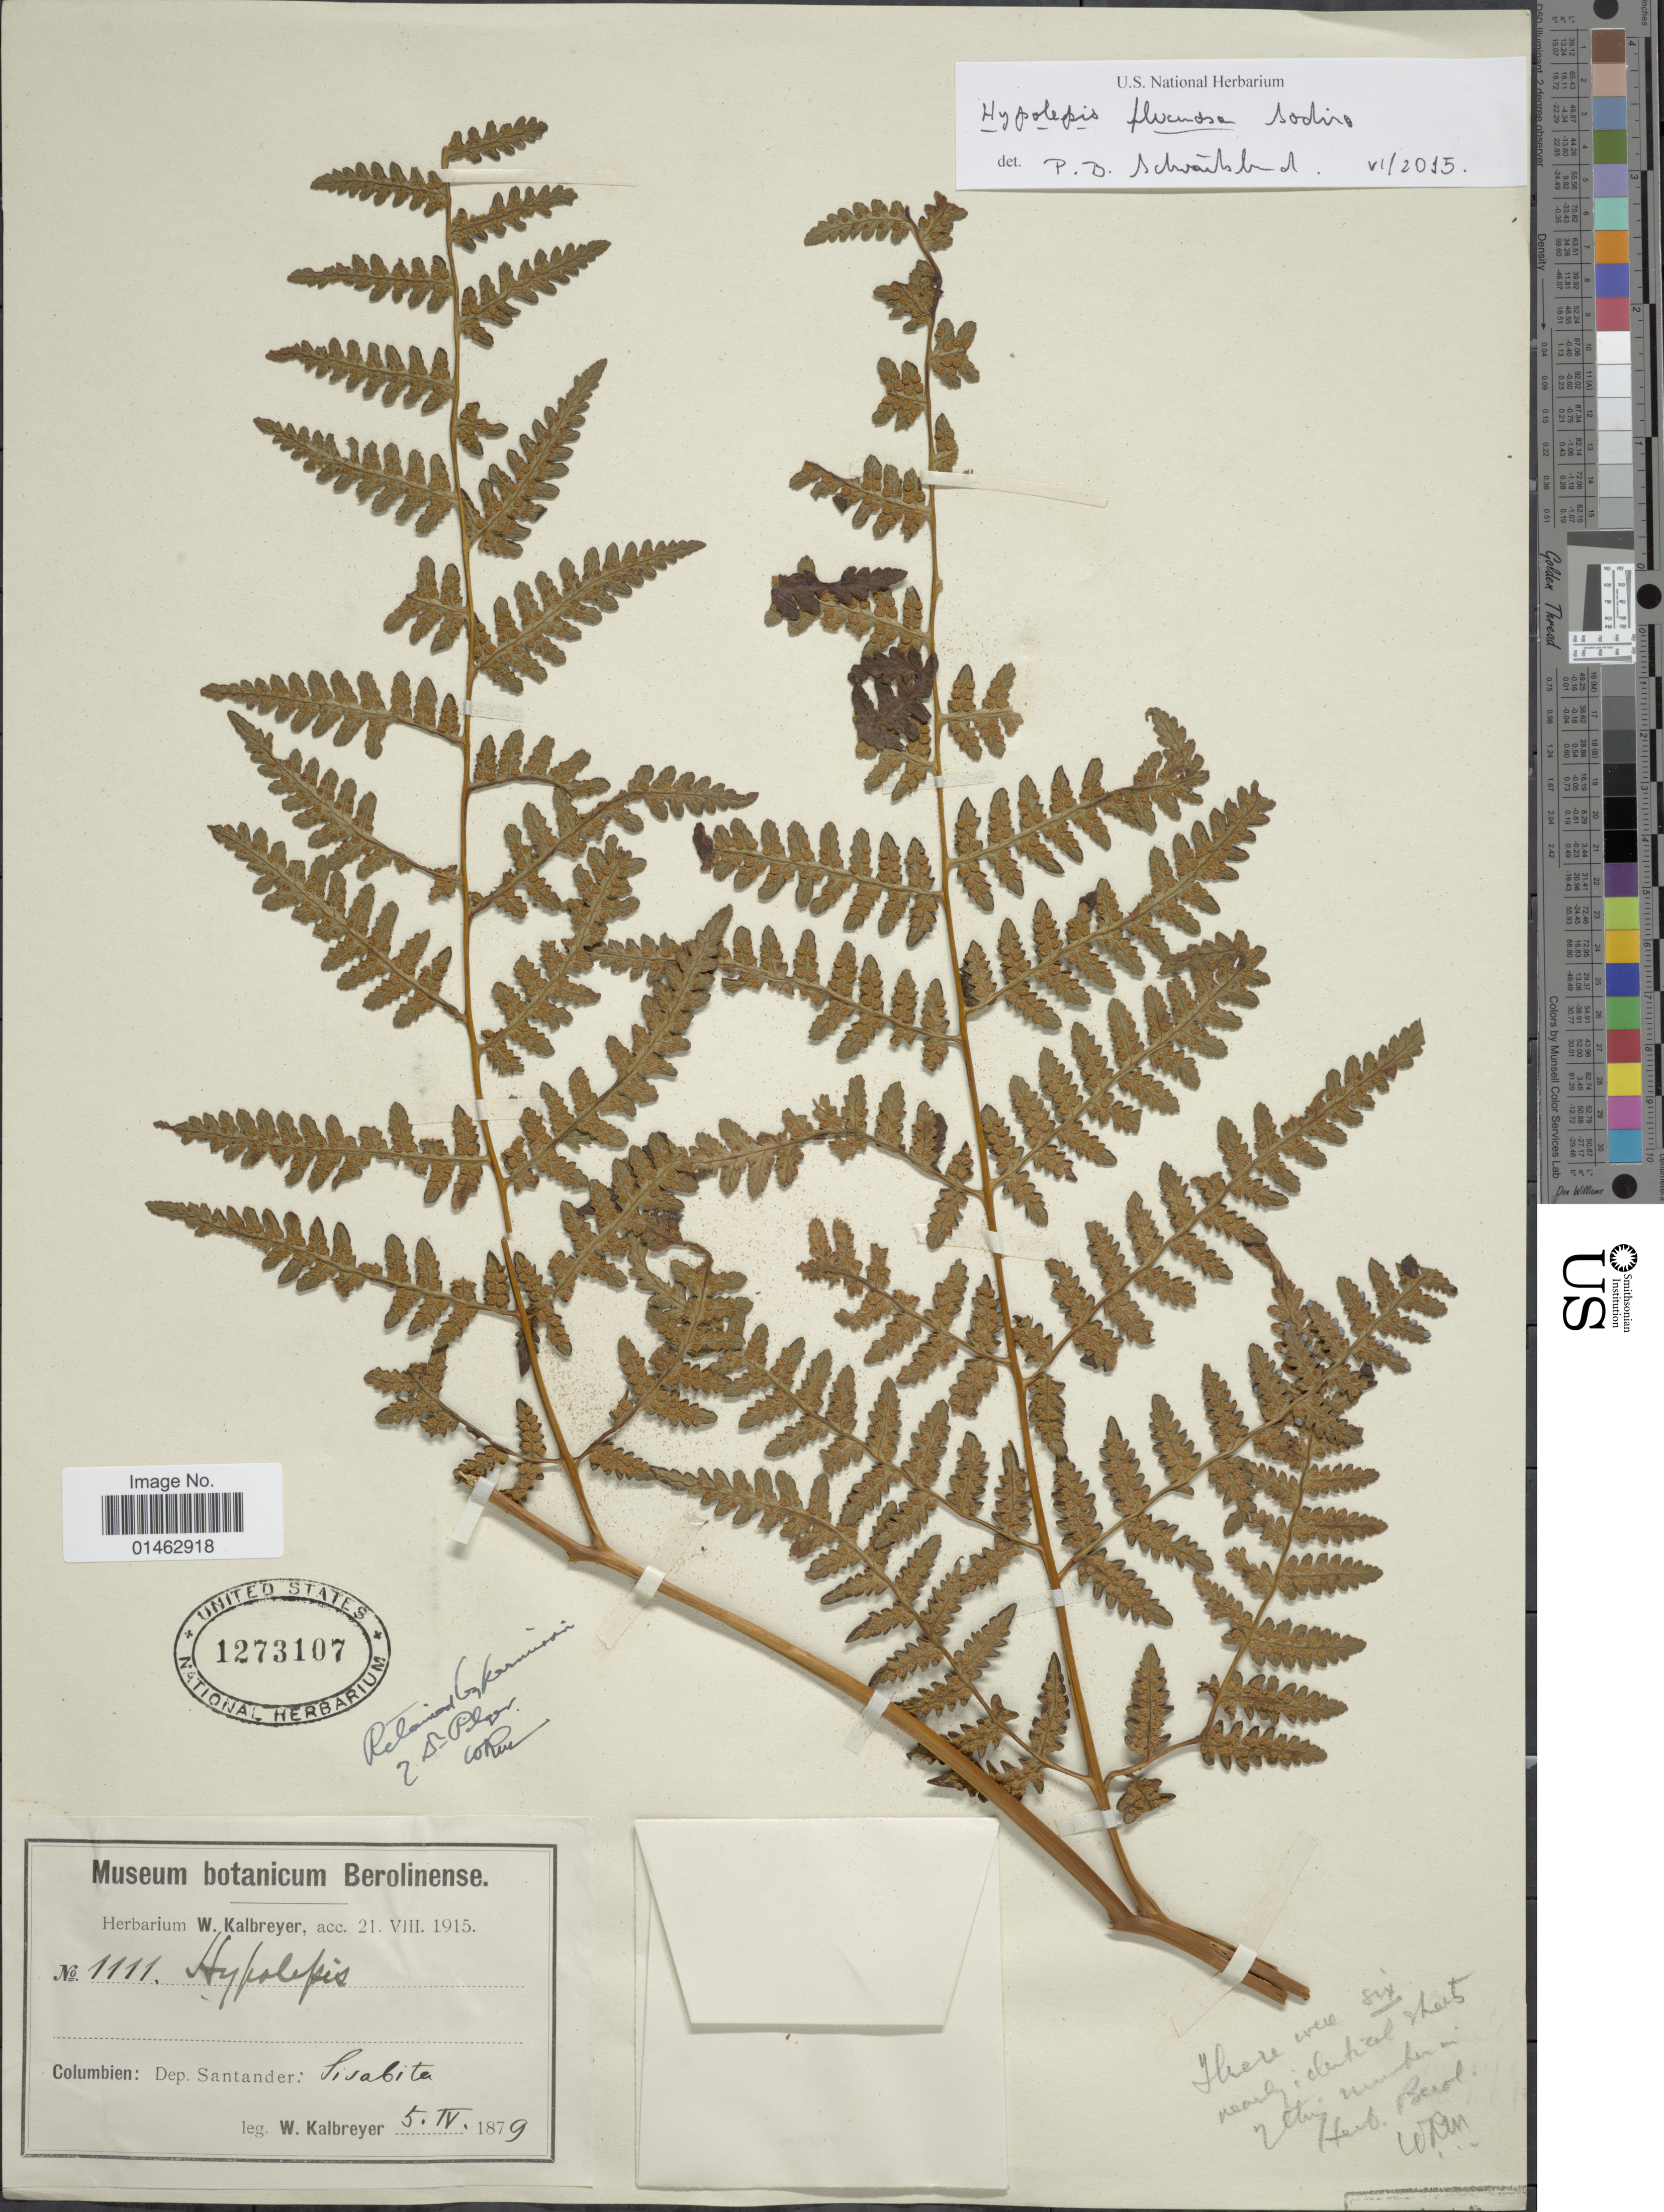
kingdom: Plantae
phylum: Tracheophyta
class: Polypodiopsida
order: Polypodiales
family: Dennstaedtiaceae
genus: Hypolepis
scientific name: Hypolepis flexuosa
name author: Sodiro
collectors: W. Kalbreyer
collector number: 1111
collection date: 1879-04-05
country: Colombia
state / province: Santander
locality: Dep. Santander: Sisabita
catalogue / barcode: US 1273107